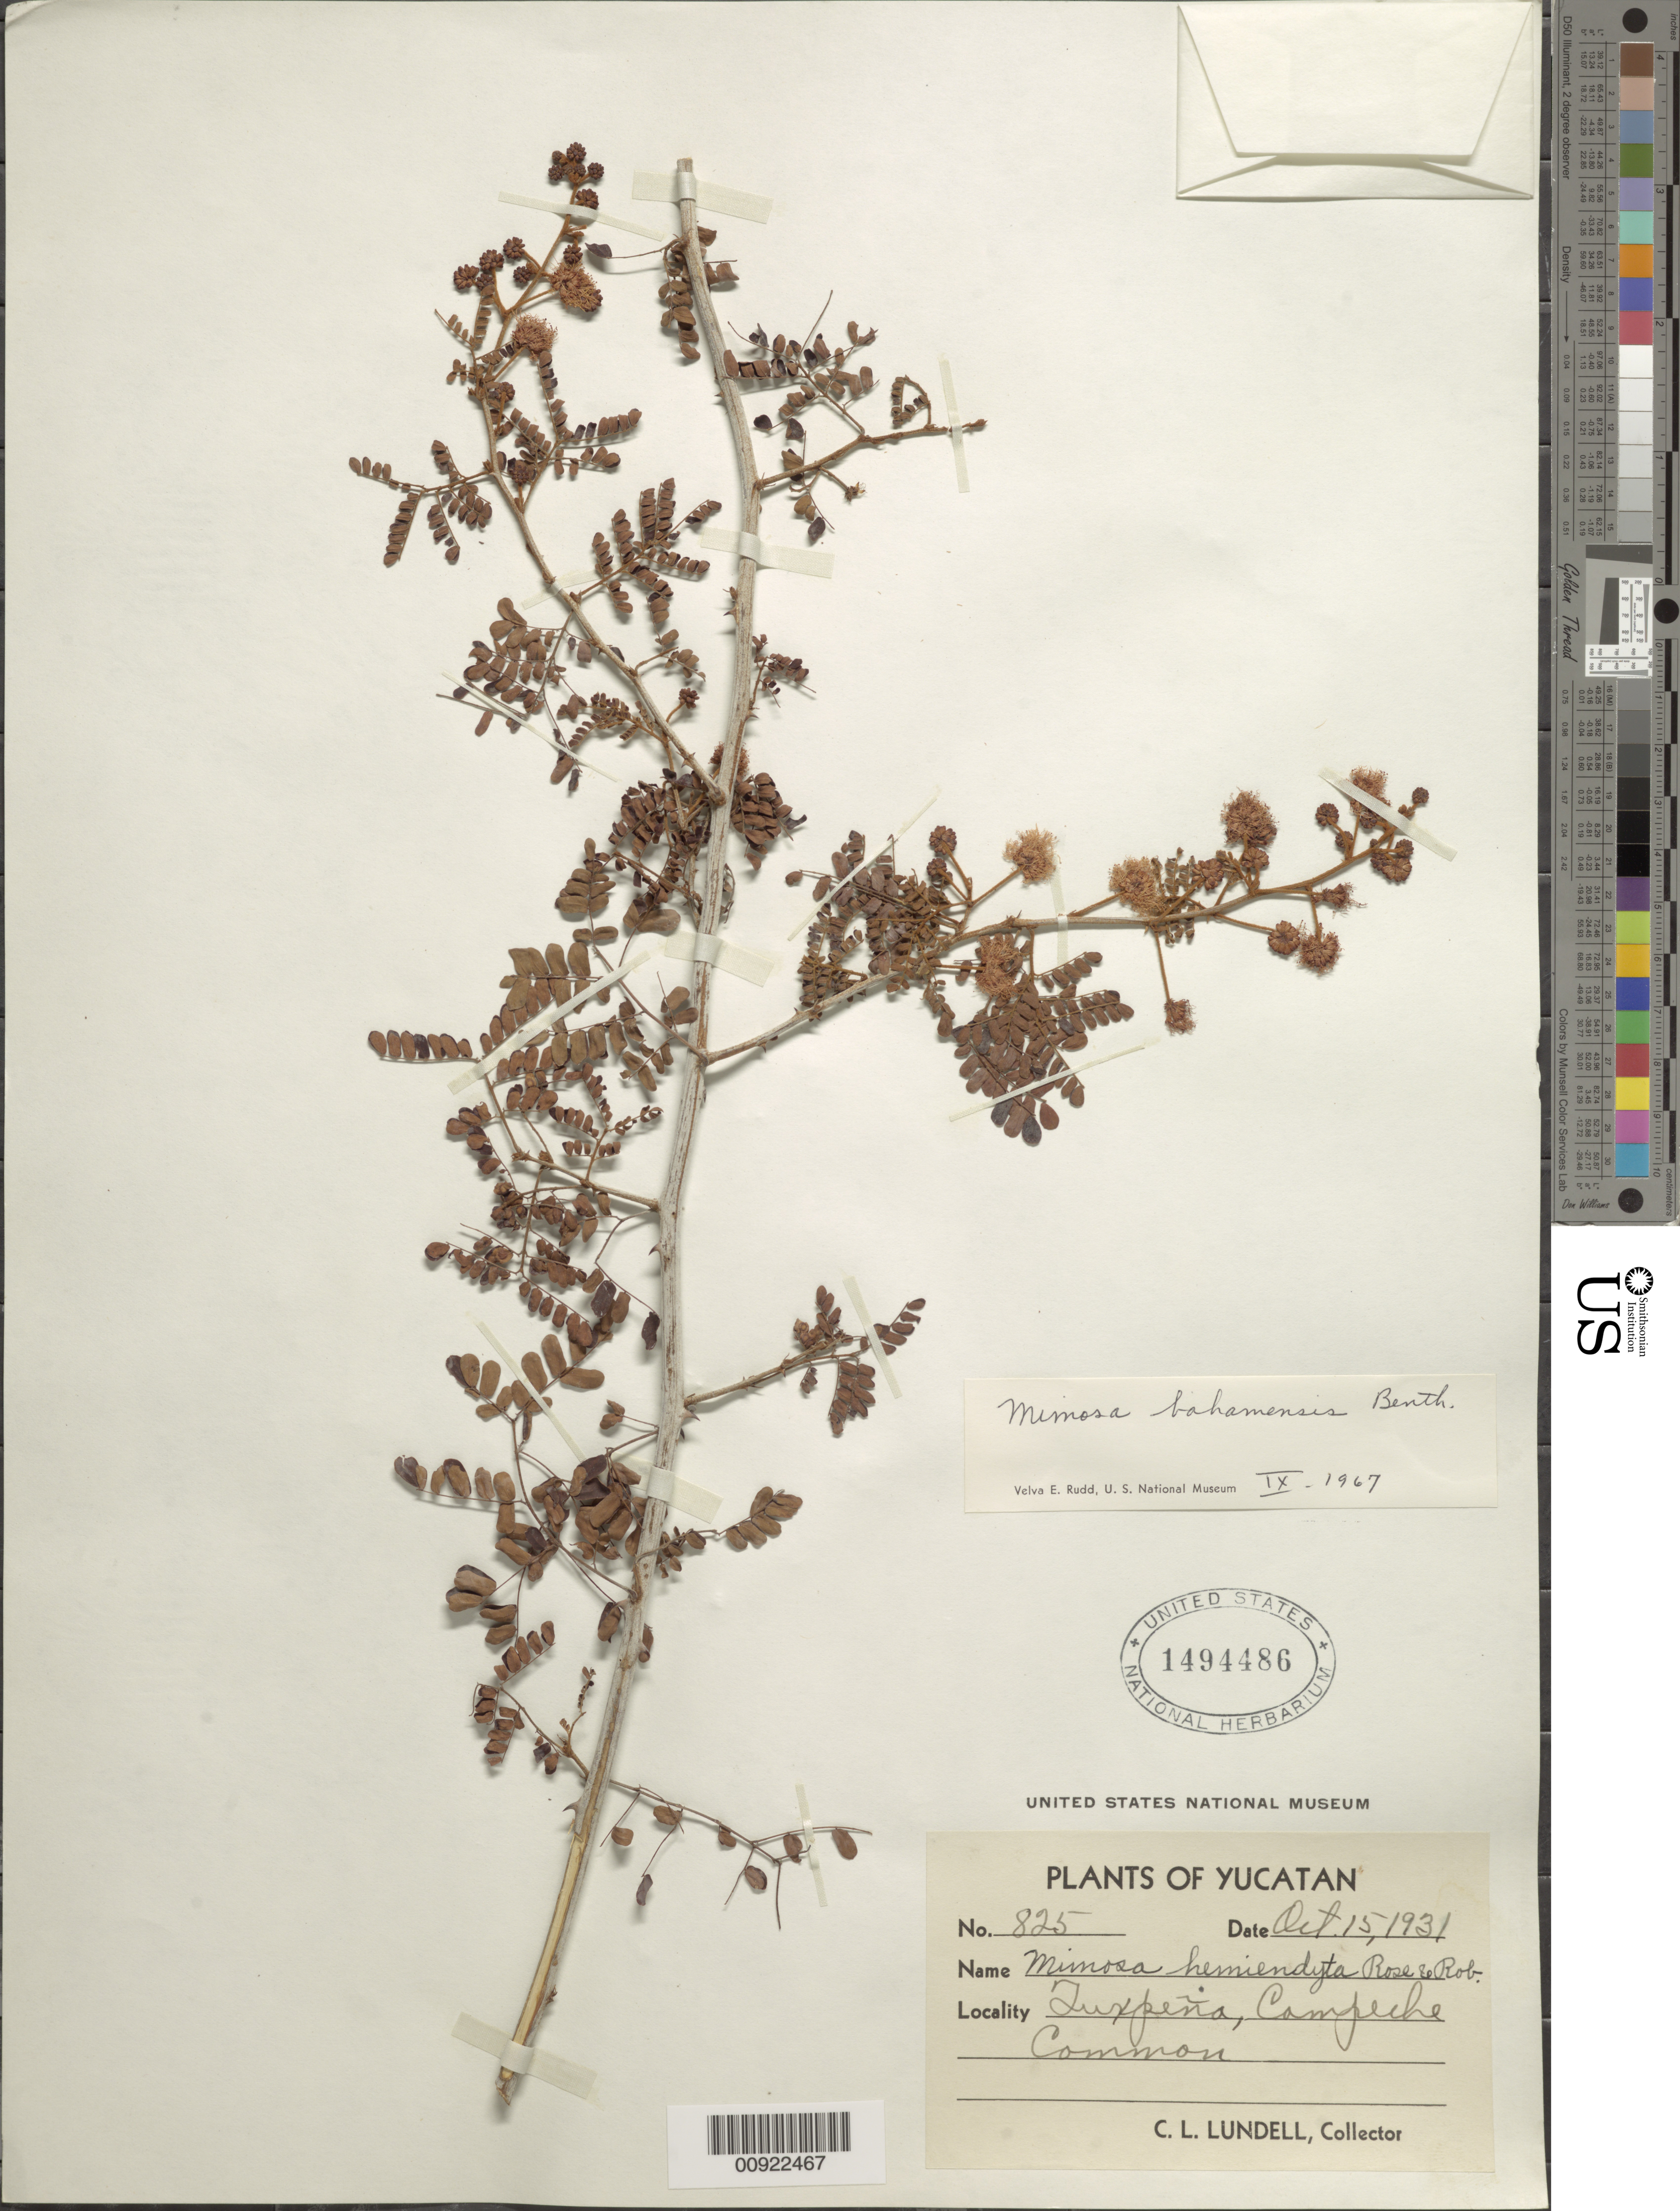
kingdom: Plantae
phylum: Tracheophyta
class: Magnoliopsida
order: Fabales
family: Fabaceae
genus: Mimosa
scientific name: Mimosa bahamensis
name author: Benth.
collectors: C. L. Lundell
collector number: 825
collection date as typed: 15 Oct 1931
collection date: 1931-10-15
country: Mexico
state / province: Campeche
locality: Tuxpeña, Campeche.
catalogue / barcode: US 1494486